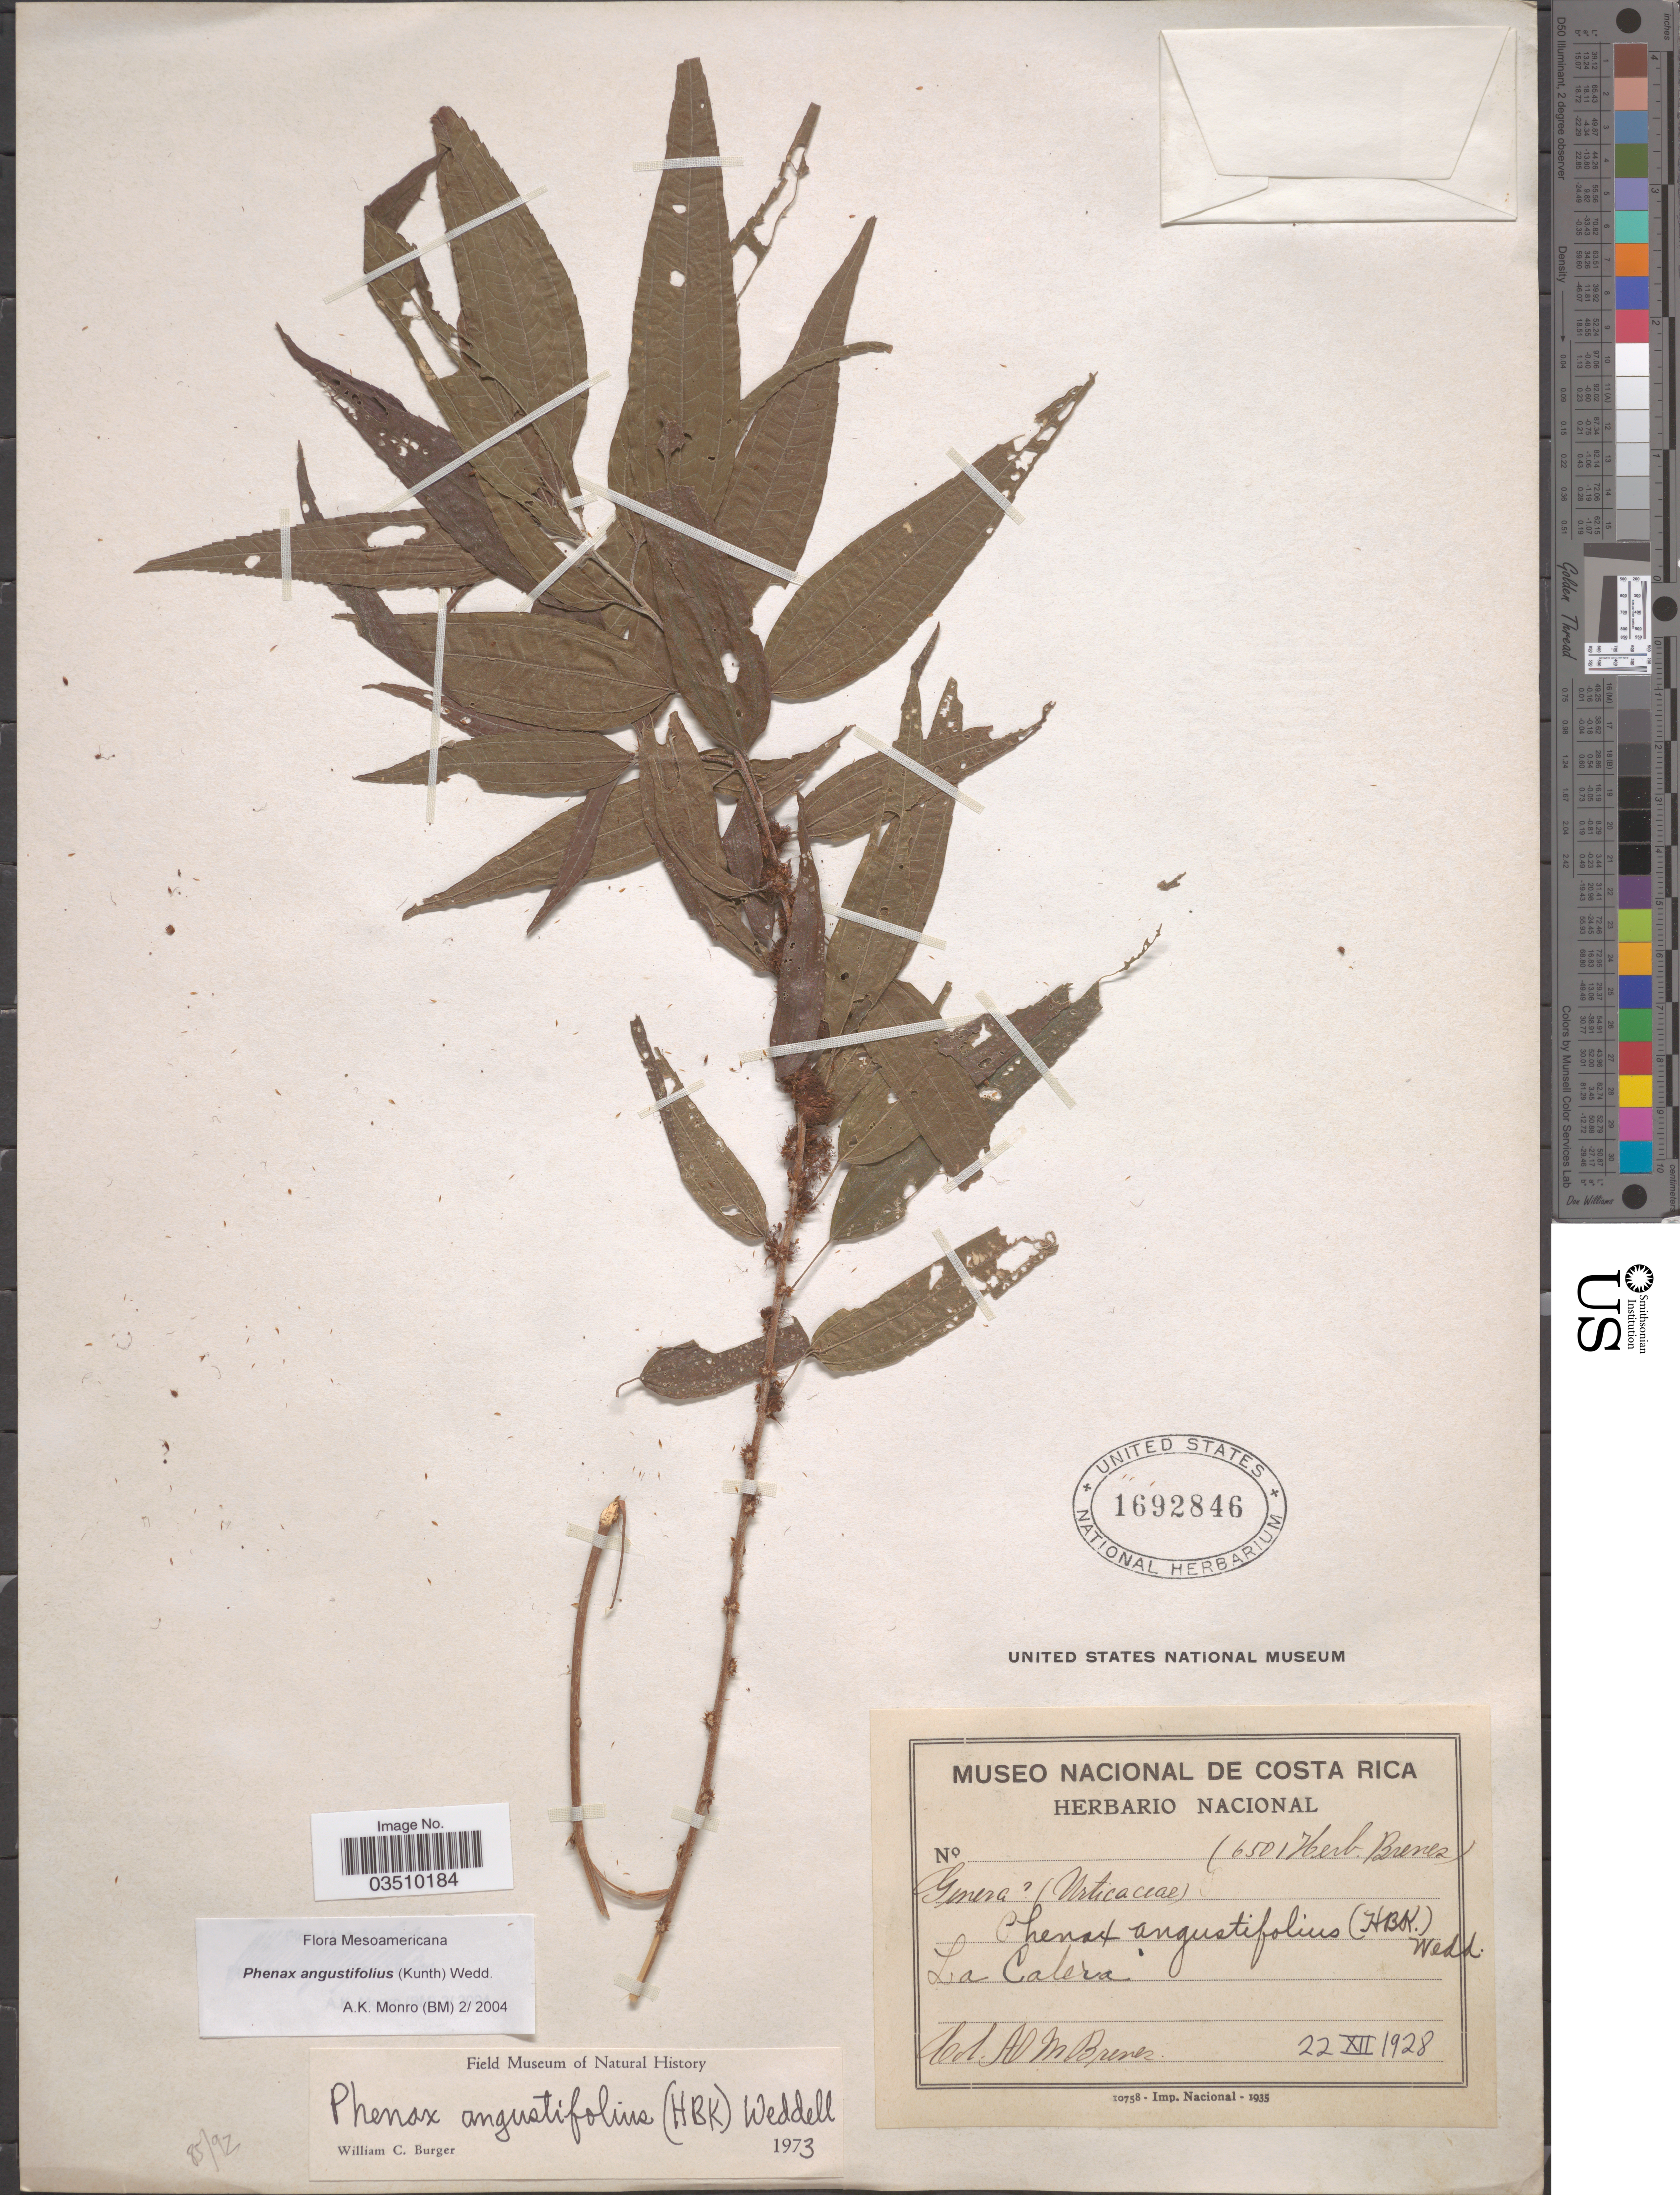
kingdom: Plantae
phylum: Tracheophyta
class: Magnoliopsida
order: Rosales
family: Urticaceae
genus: Phenax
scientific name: Phenax angustifolius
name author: (Kunth) Wedd.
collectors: A. Brenes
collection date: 1928-12-22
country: Costa Rica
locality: La Calera.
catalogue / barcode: US 1692846